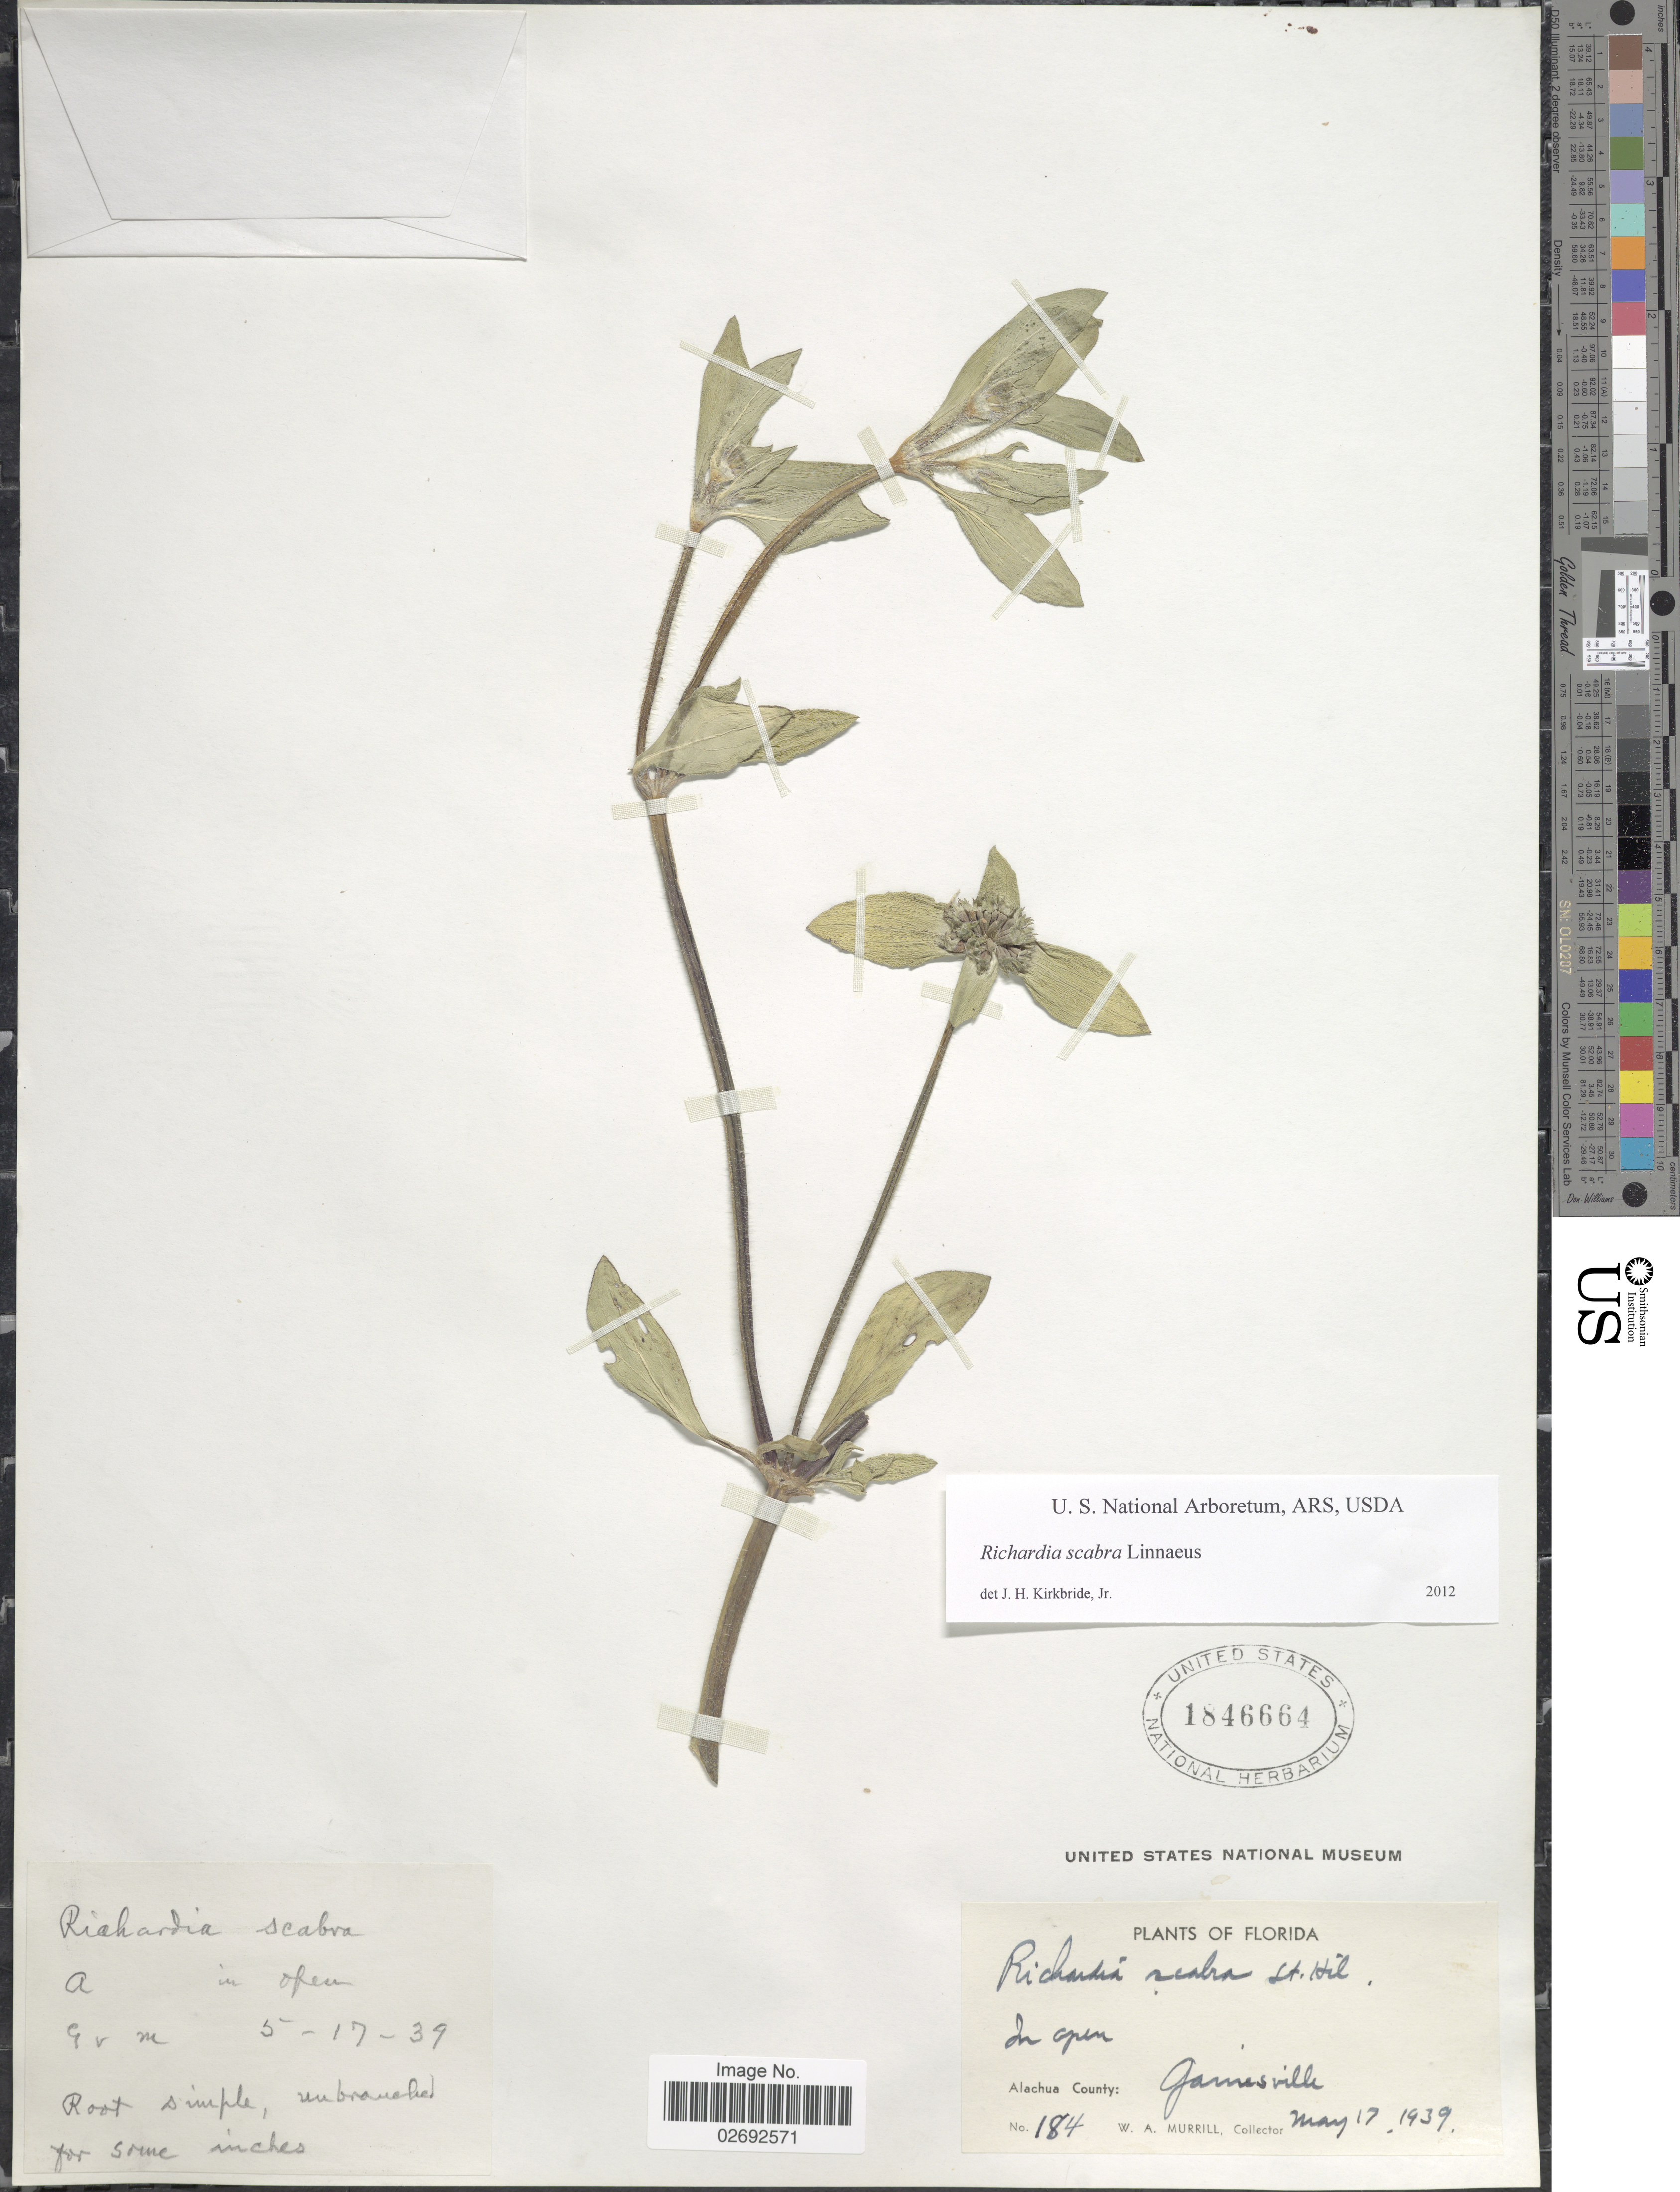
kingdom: Plantae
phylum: Tracheophyta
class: Magnoliopsida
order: Gentianales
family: Rubiaceae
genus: Richardia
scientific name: Richardia scabra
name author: L.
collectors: W. A. Murrill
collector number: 184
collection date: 1939-05-17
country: United States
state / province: Florida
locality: Alachua County: Gainesville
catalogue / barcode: US 1846664